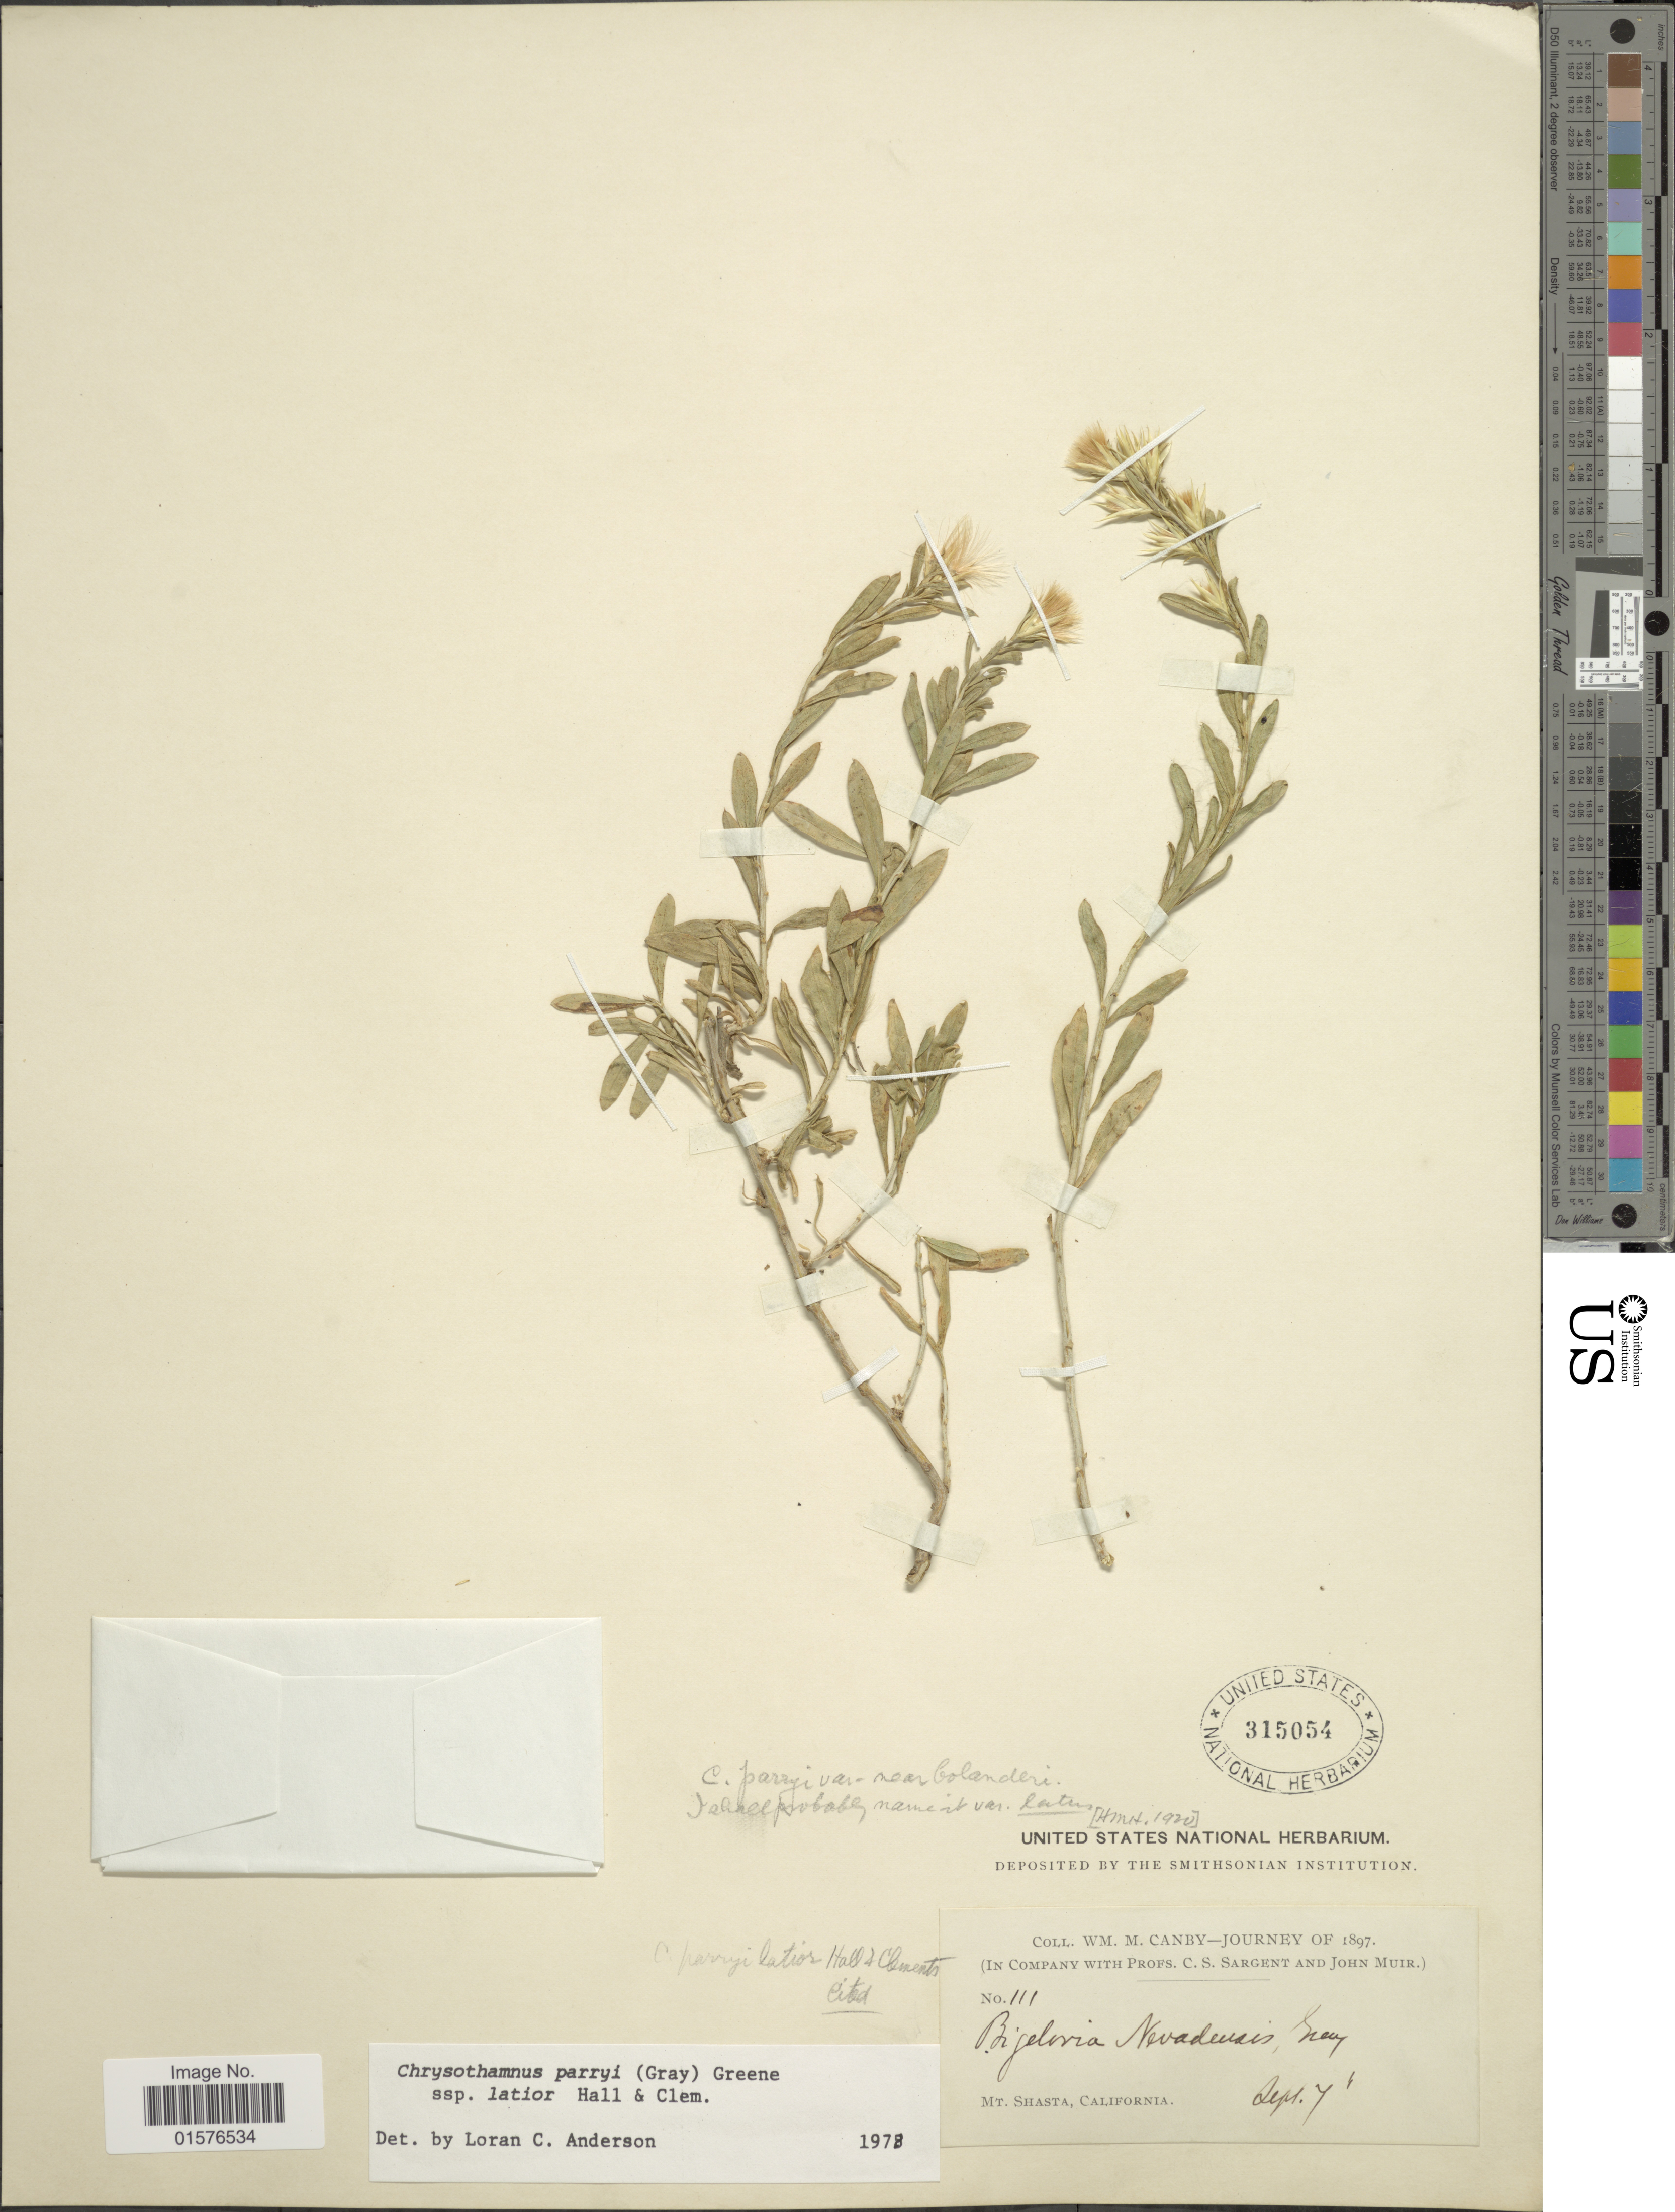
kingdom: Plantae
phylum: Tracheophyta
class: Magnoliopsida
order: Asterales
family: Asteraceae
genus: Chrysothamnus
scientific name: Chrysothamnus viscidiflorus subsp. lanceolatus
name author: (Nutt.) H.M. Hall & Clem.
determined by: Urbatsch, Lowell E., Curator (LSU), Louisiana State University (UNITED STATES)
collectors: W. M. Canby, C. S. Sargent & J. Muir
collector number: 111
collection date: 1897-09-07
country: United States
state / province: California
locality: Mt. Shasta.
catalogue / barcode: US 315054